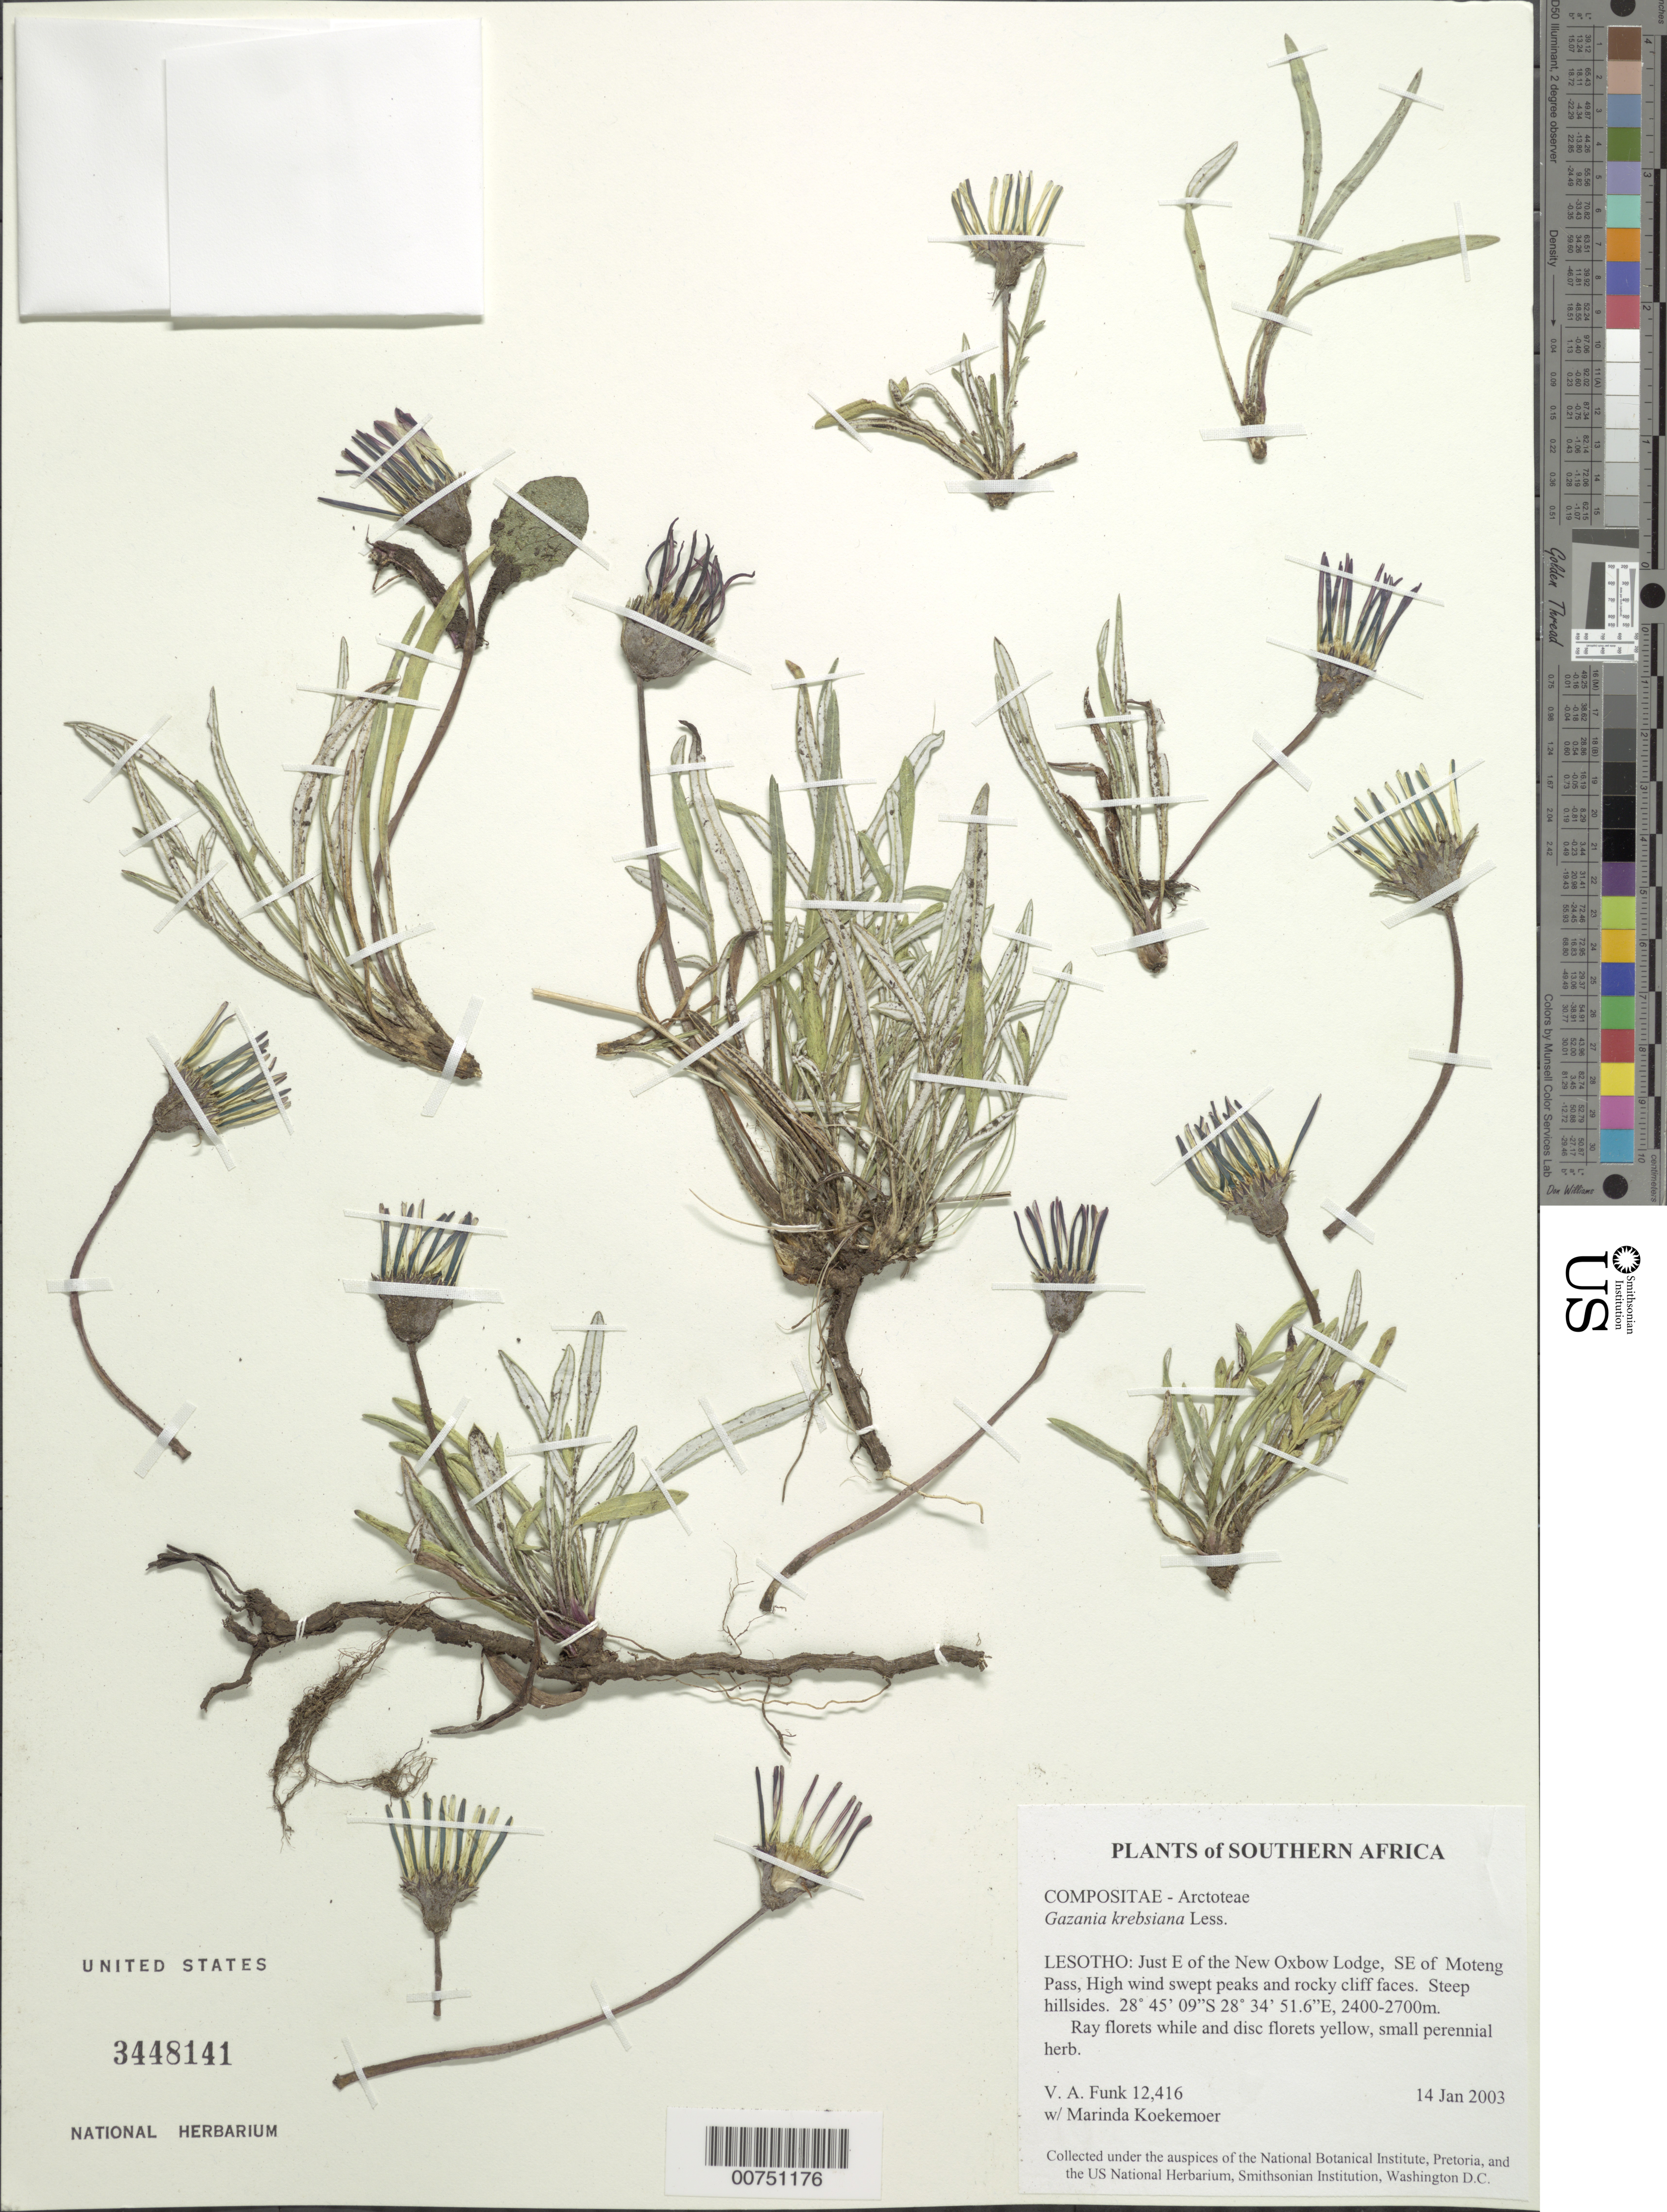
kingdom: Plantae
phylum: Tracheophyta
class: Magnoliopsida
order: Asterales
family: Asteraceae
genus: Gazania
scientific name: Gazania krebsiana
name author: Less.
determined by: Funk, Vicki A., (BOT), Smithsonian Institution - National Museum of Natural History (UNITED STATES)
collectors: V. Funk & M. Koekemoer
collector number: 12416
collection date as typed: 14 January 2003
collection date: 2003-01-14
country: Lesotho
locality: New Oxbow Lodge, just E; SE of Moteng Pass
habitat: High wind swept peaks and rocky cliff faces, steep hillsides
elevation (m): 2400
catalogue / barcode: US 3448141